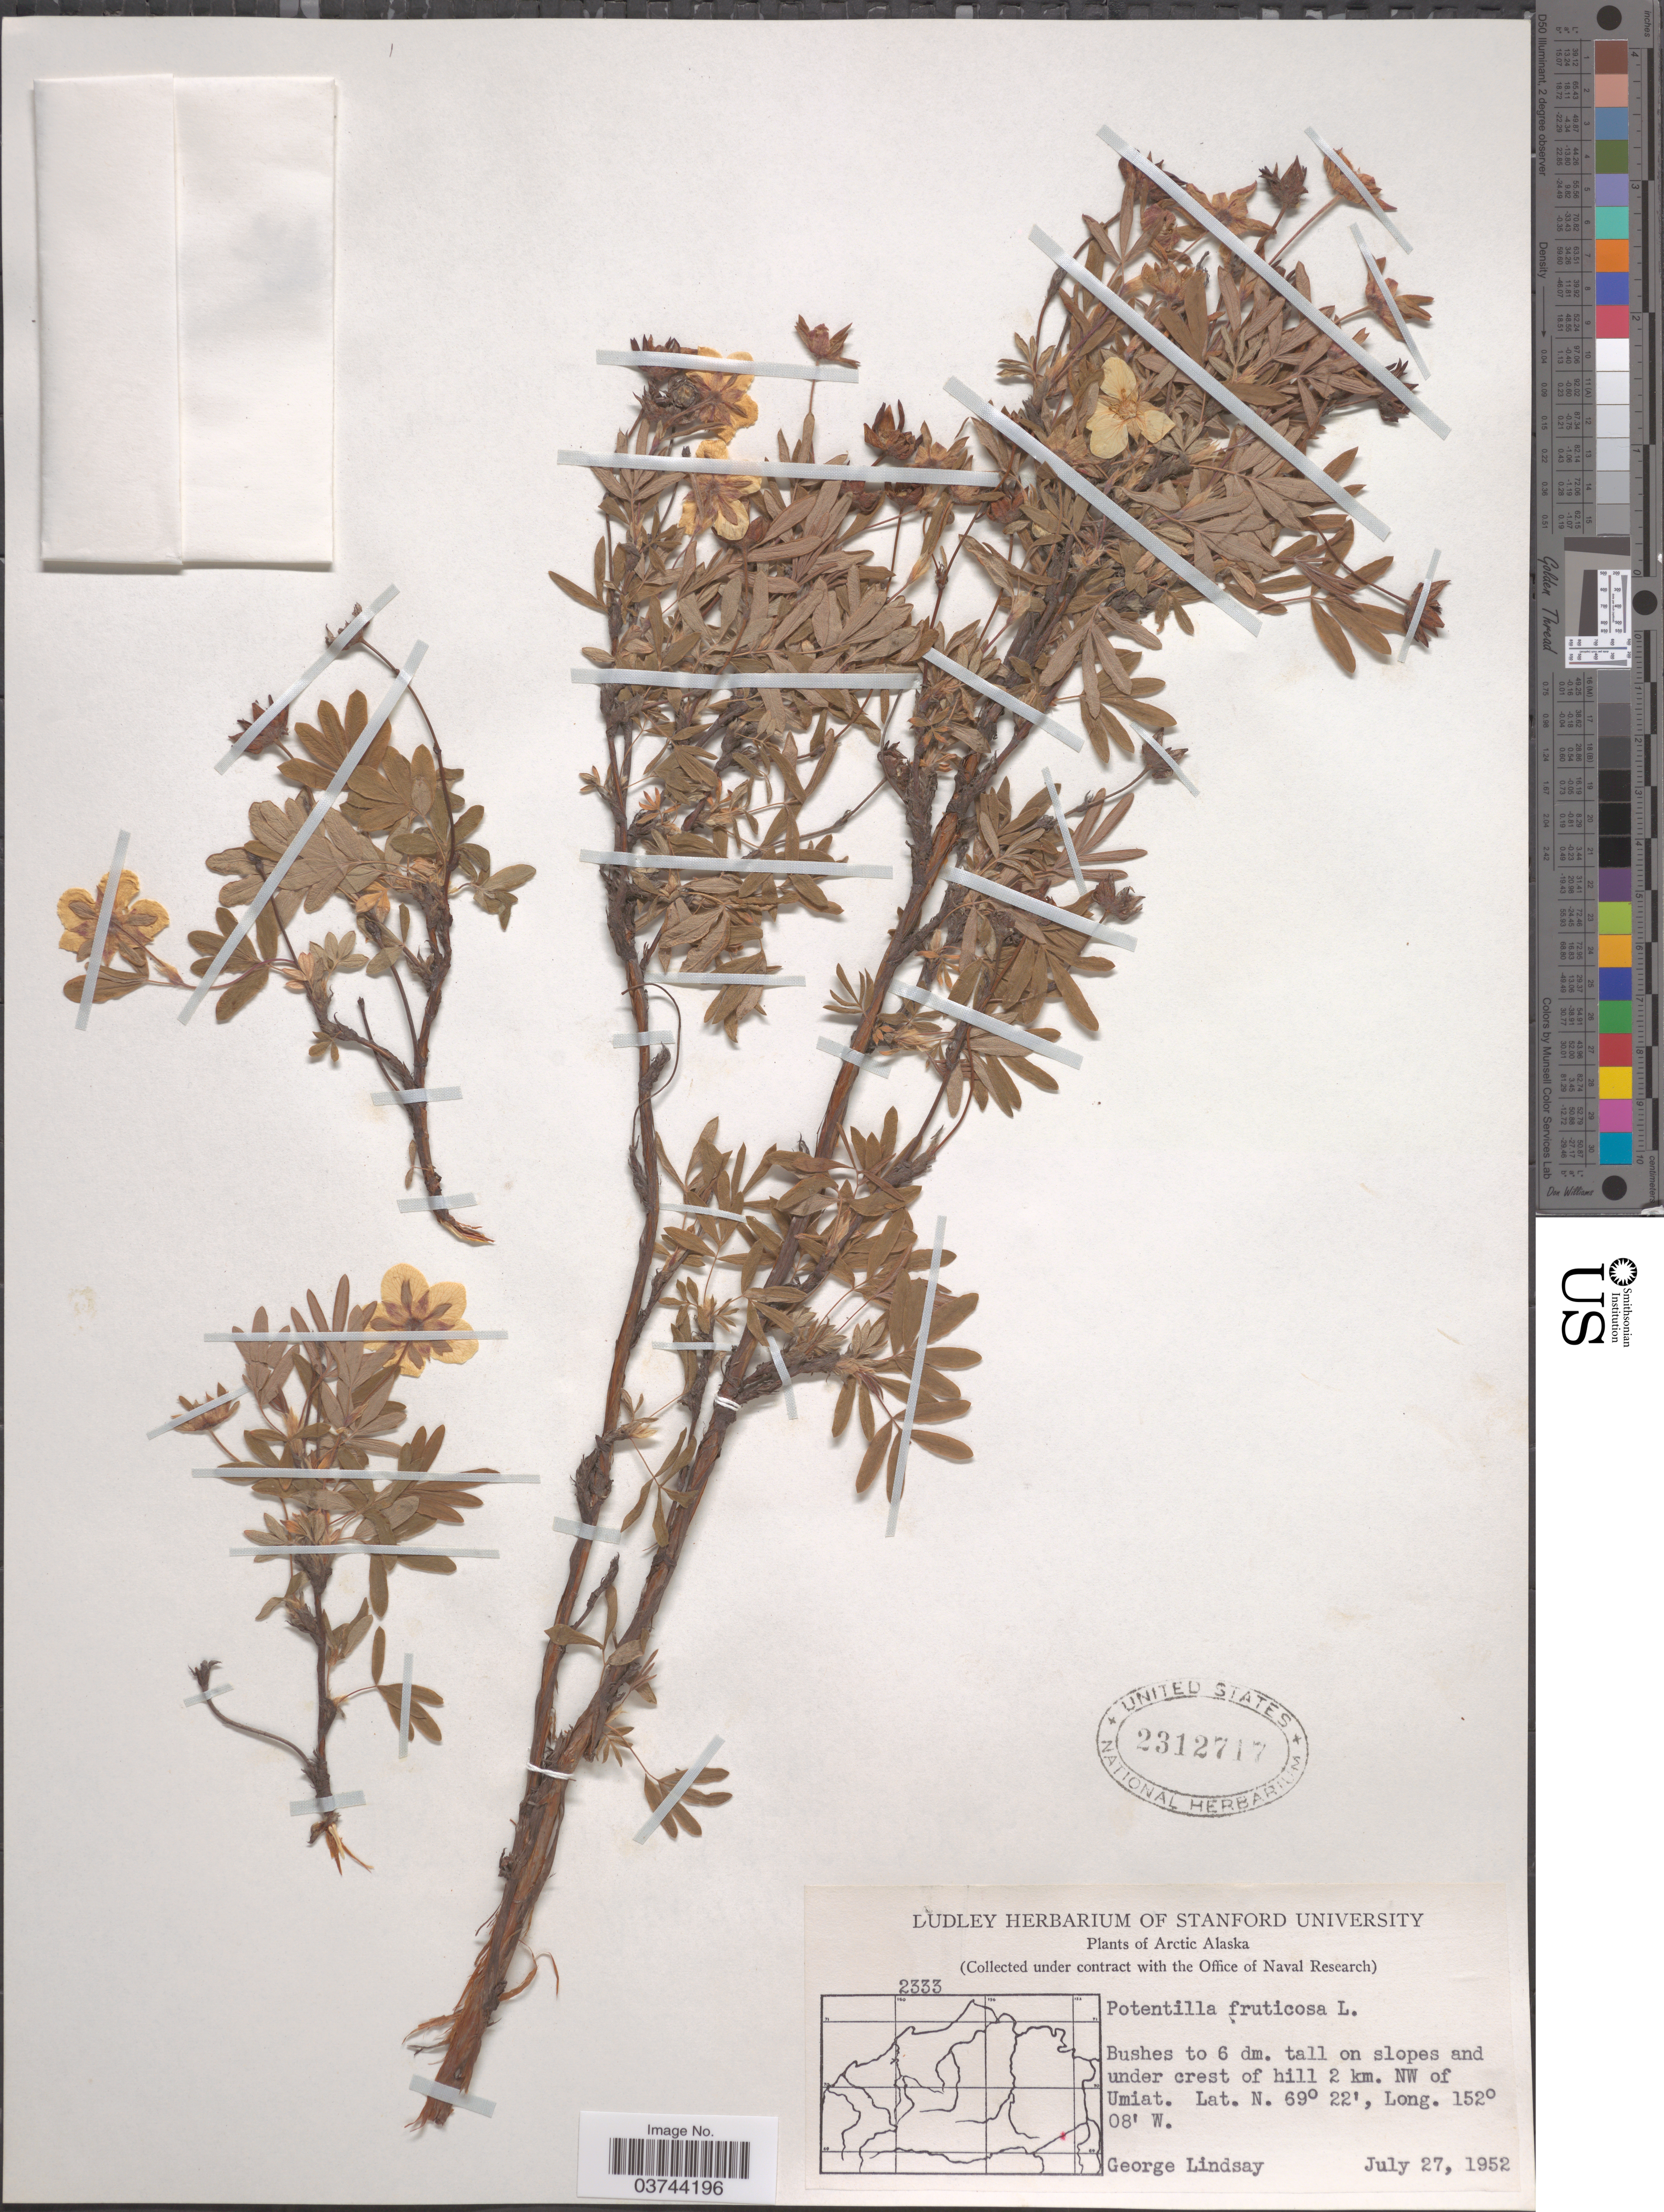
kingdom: Plantae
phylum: Tracheophyta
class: Magnoliopsida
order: Rosales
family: Rosaceae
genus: Dasiphora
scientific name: Dasiphora fruticosa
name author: (L.) Rydb.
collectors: G. Lindsay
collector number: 2333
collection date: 1952-07-27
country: United States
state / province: Alaska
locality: Arctic Alaska. Tall on slopes and under crest of hill 2 km. NW of Umiat.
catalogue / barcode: US 2312717